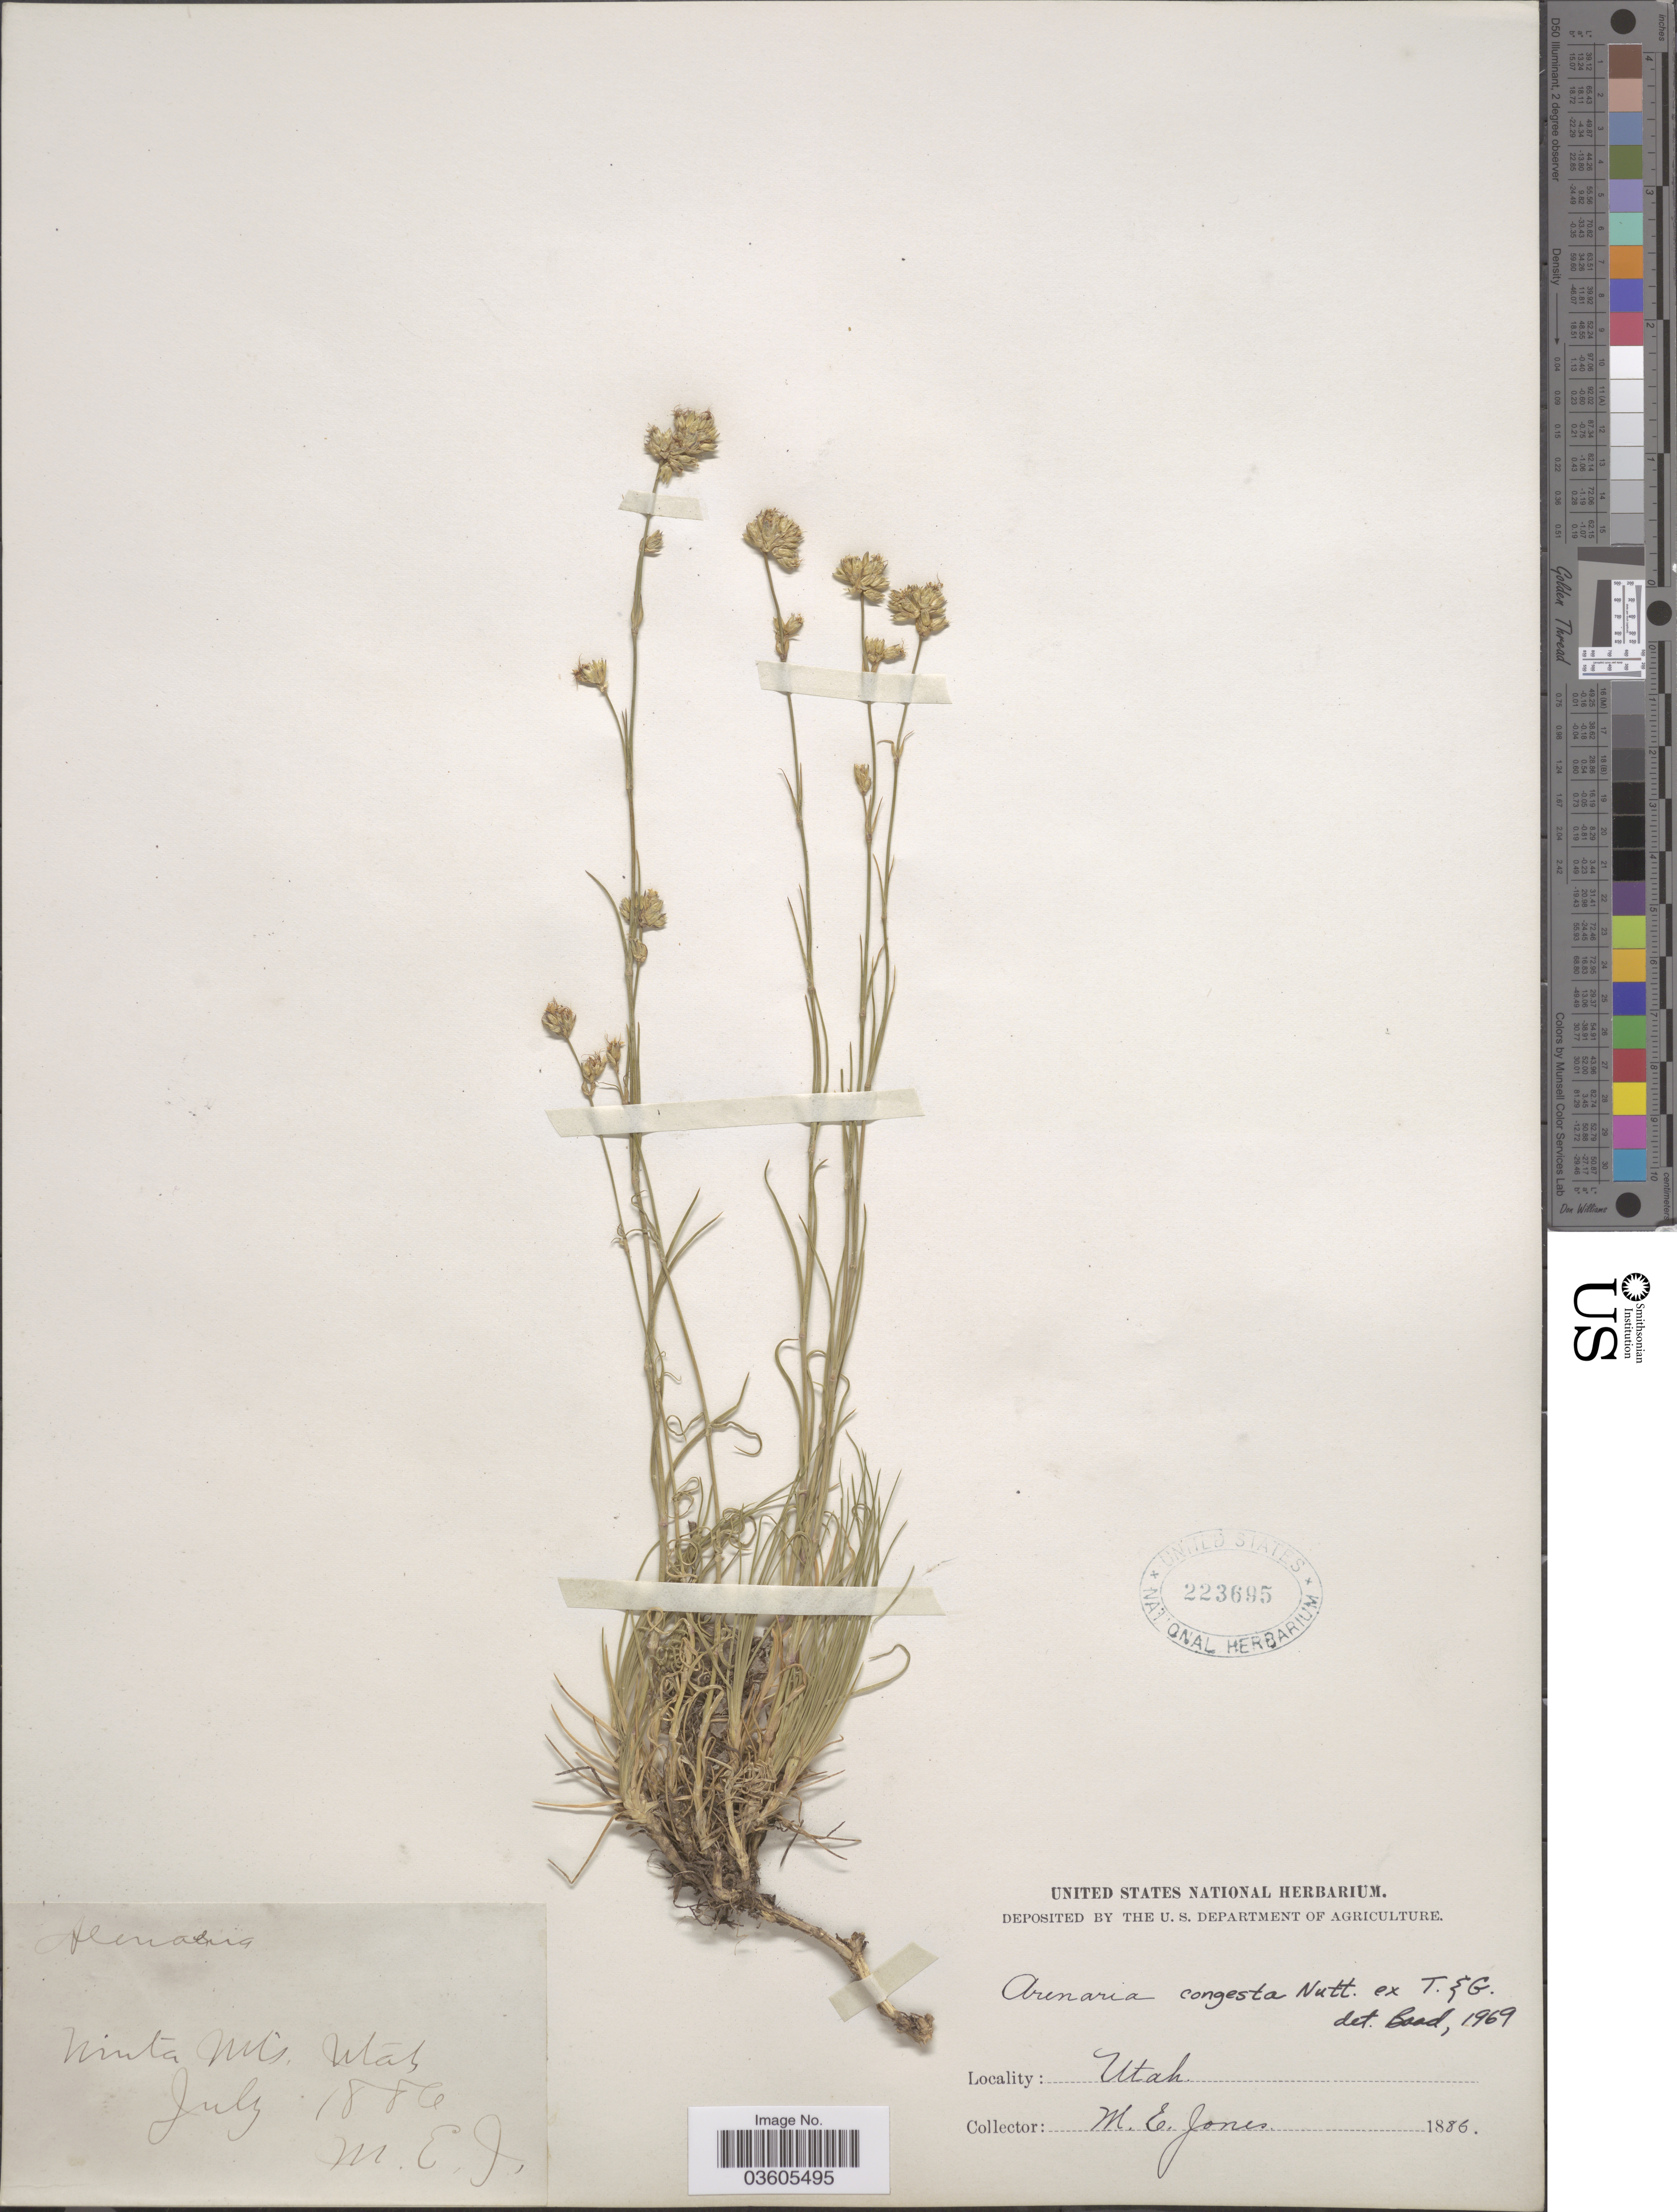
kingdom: Plantae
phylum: Tracheophyta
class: Magnoliopsida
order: Caryophyllales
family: Caryophyllaceae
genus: Eremogone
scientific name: Eremogone congesta var. congesta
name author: (Nutt.) Ikonn.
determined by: Strong, Mark T., (BOT), Smithsonian Institution - National Museum of Natural History (UNITED STATES)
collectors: M. E. Jones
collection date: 1886-07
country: United States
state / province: Utah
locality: Uinta Mts.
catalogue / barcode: US 223695